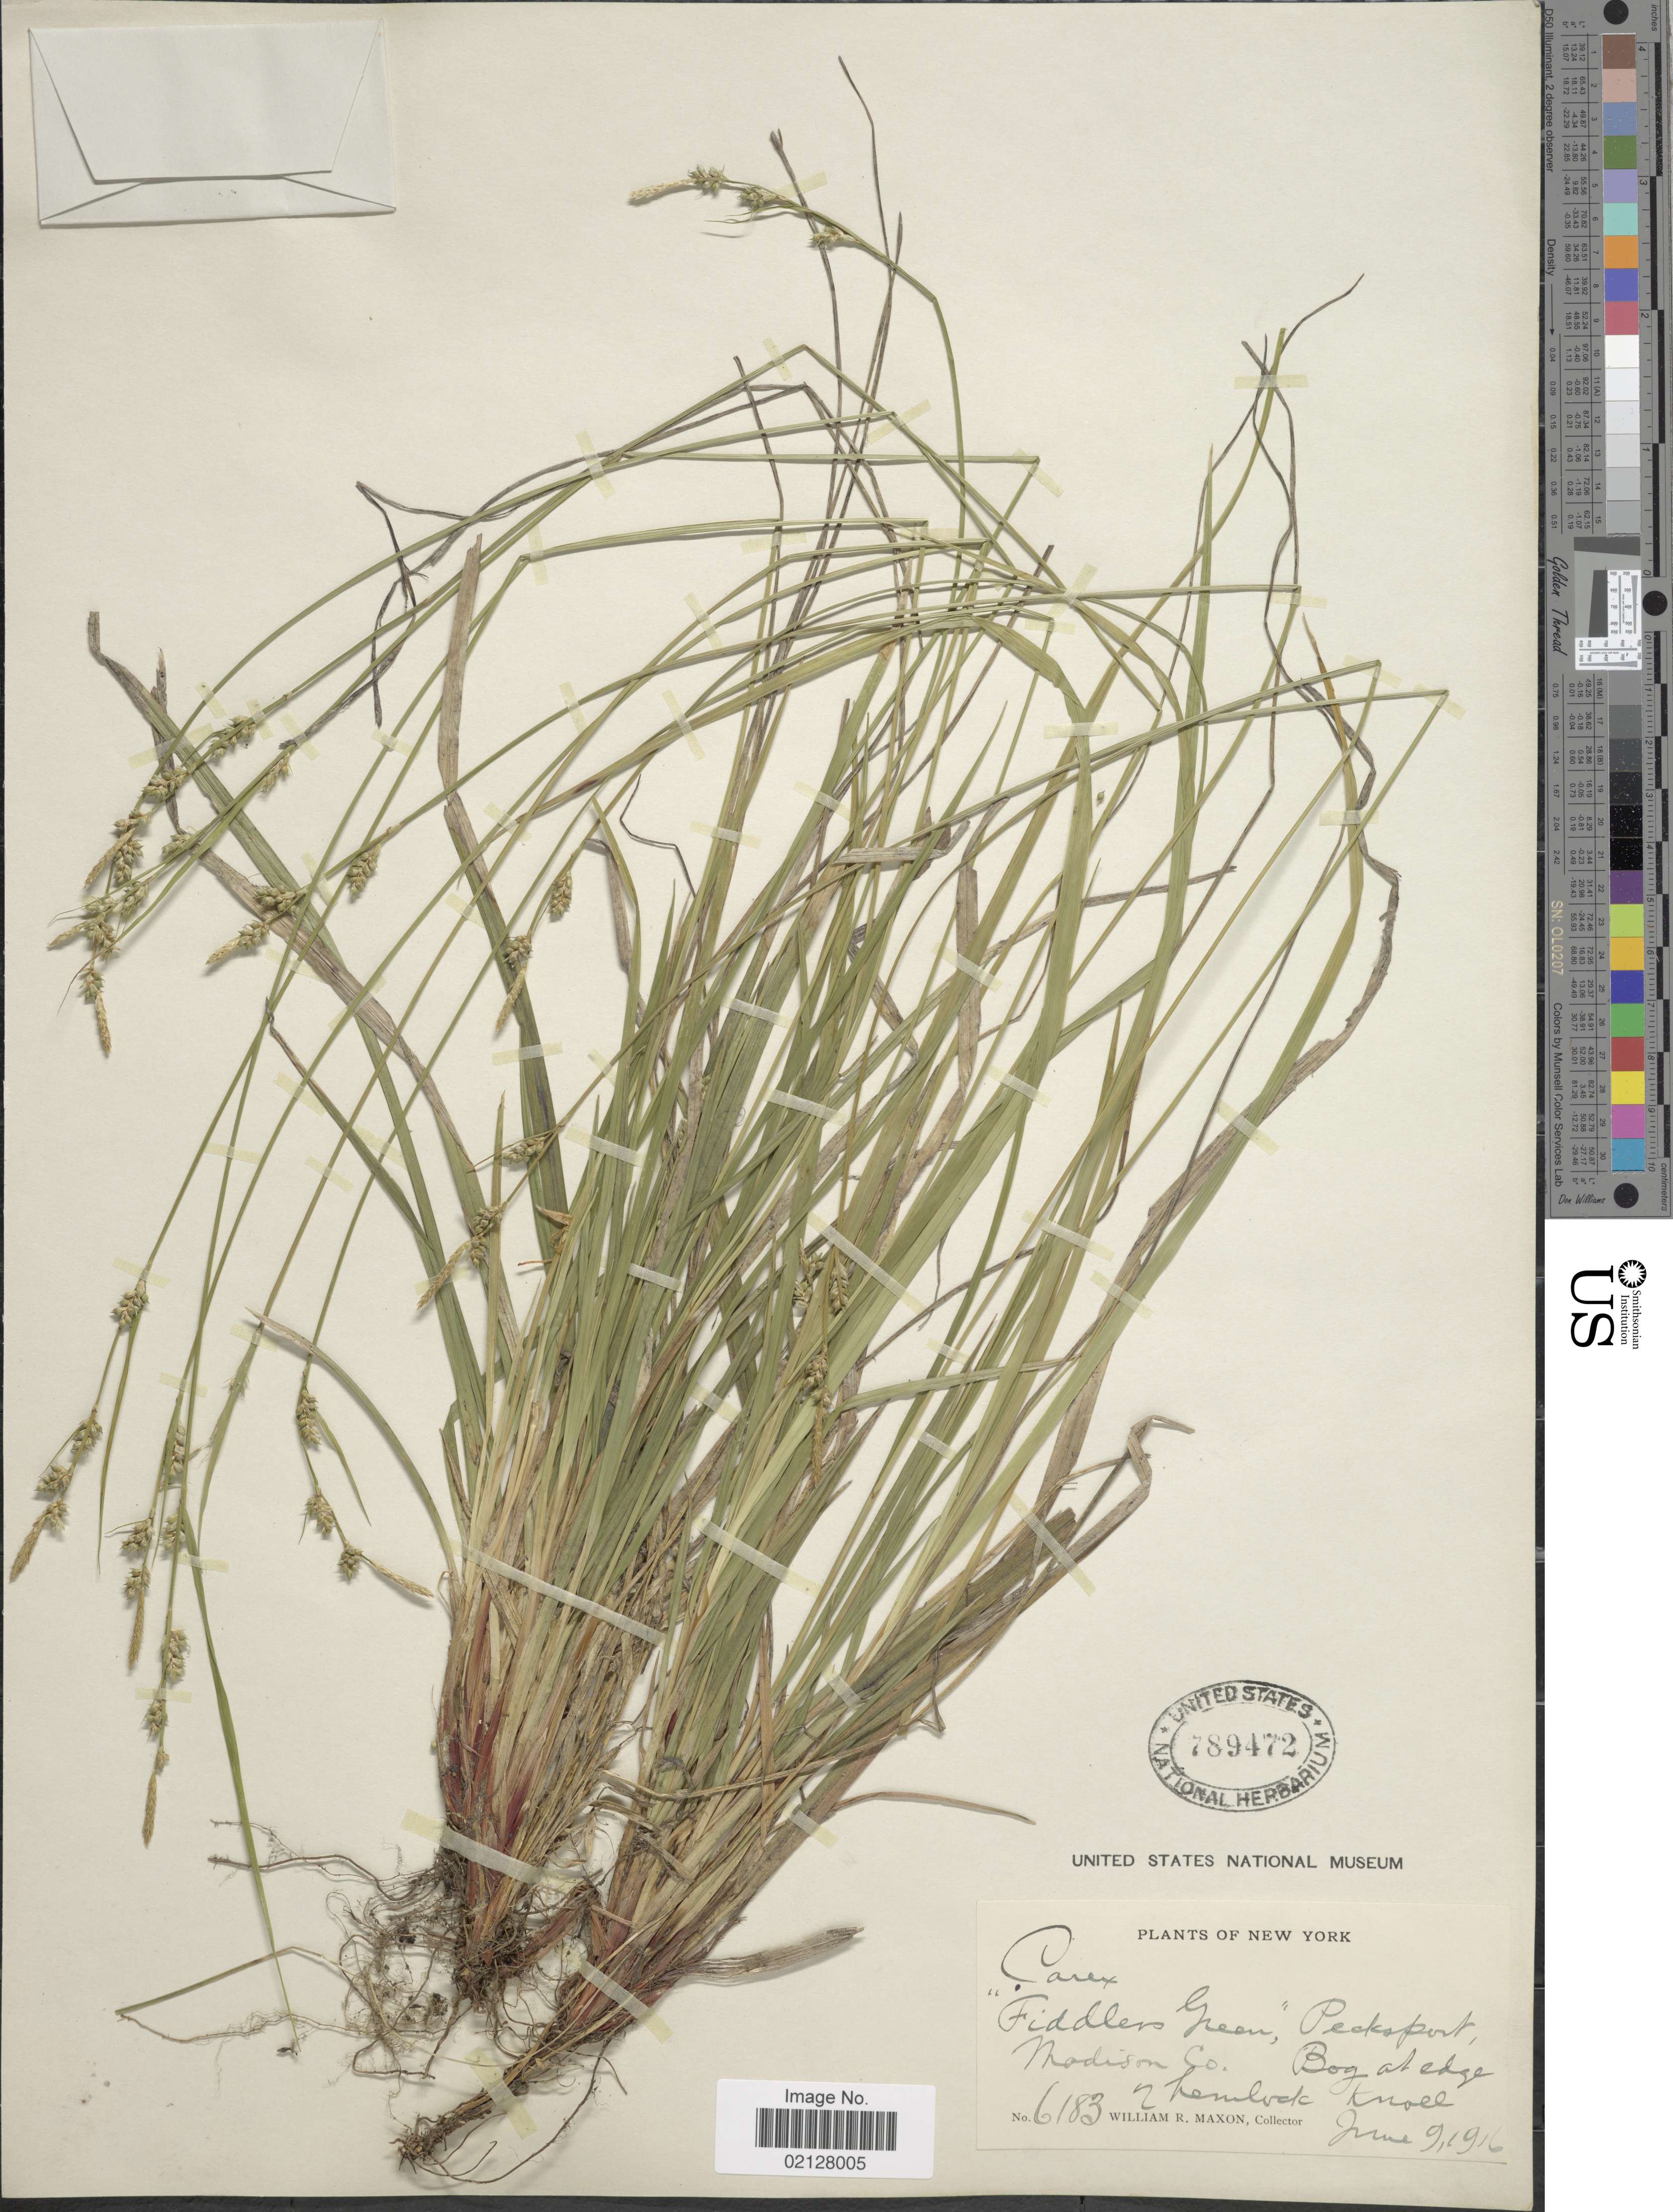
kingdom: Plantae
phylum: Tracheophyta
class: Liliopsida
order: Poales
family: Cyperaceae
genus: Carex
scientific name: Carex pallescens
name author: L.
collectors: W. R. Maxon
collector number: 6183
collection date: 1916-06-09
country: United States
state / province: New York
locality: Pecksport, Madison Co., Bog at edge of hemlock knoll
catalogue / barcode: US 789472